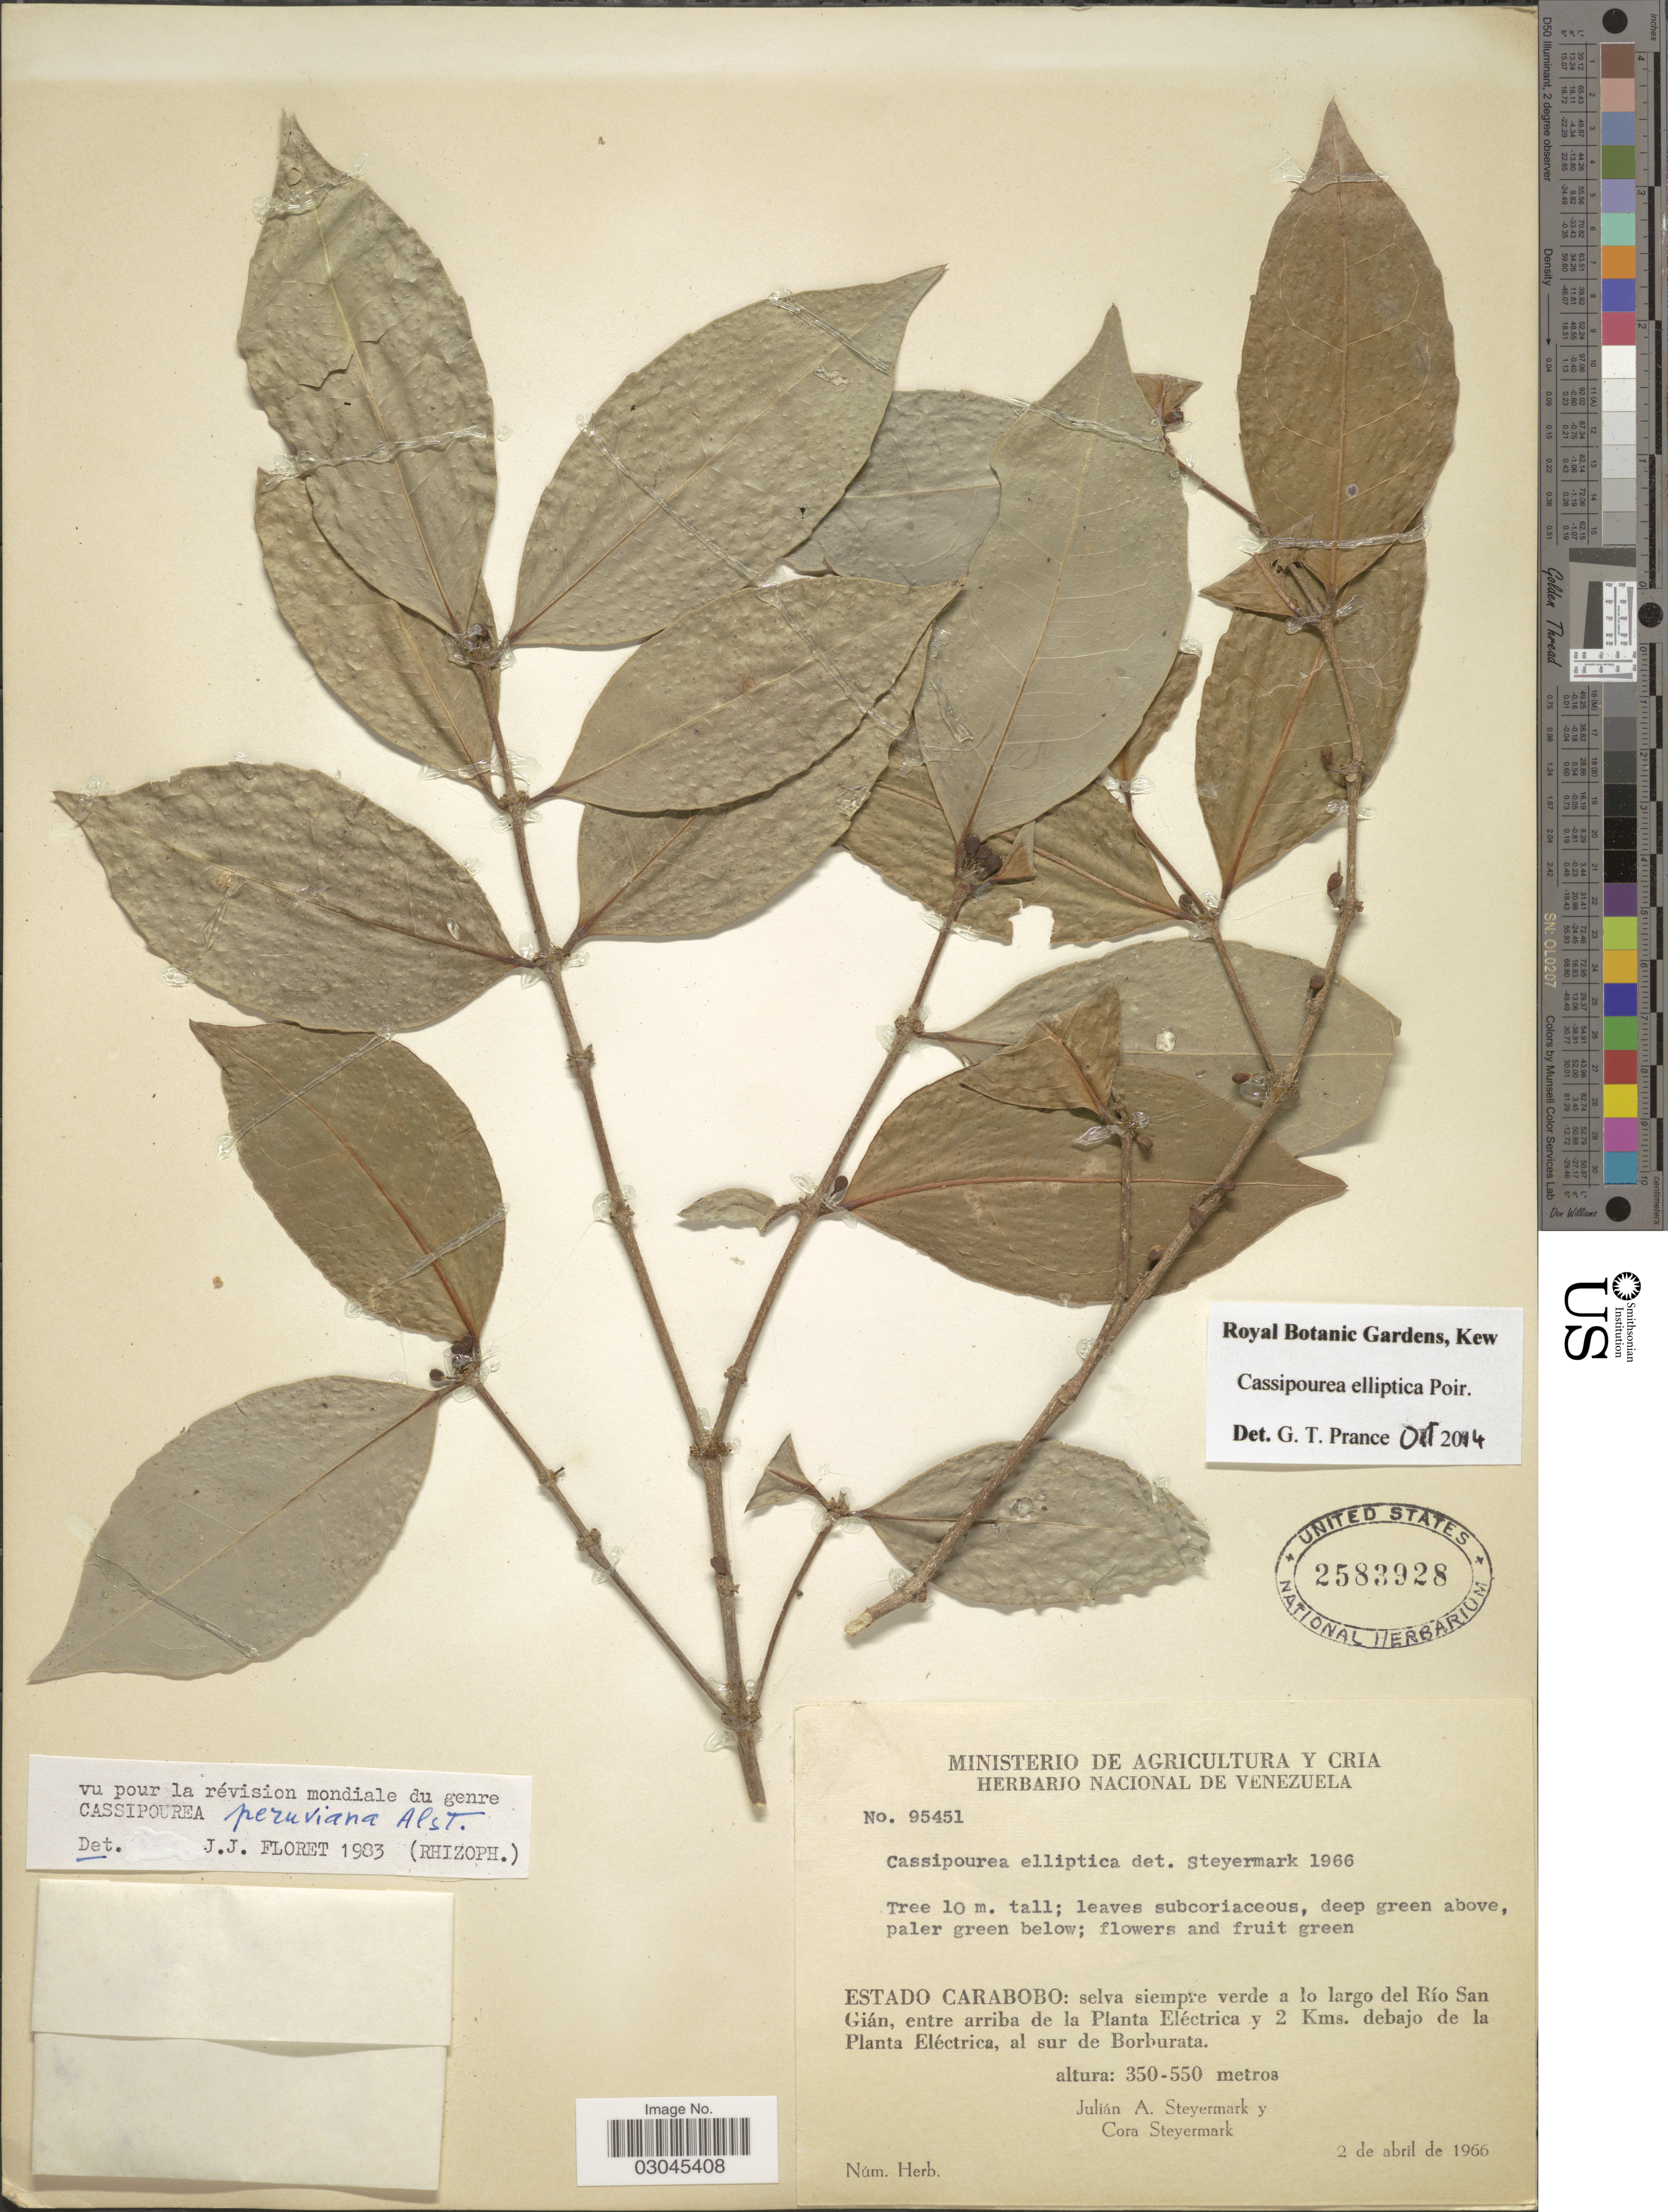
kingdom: Plantae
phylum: Tracheophyta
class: Magnoliopsida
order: Malpighiales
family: Rhizophoraceae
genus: Cassipourea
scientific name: Cassipourea elliptica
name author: (Sw.) Poir.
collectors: J. Steyermark & C. Steyermark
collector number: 95451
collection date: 1966-04-02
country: Venezuela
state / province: Carabobo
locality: Estado Carabobo: selva siempre verde a lo largo del Río San Gián, entre arriba de la Planta Eléctrica y 2 Kms. debajo de la Planta Eléctrica, al sur de Borburata.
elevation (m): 350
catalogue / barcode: US 2583928